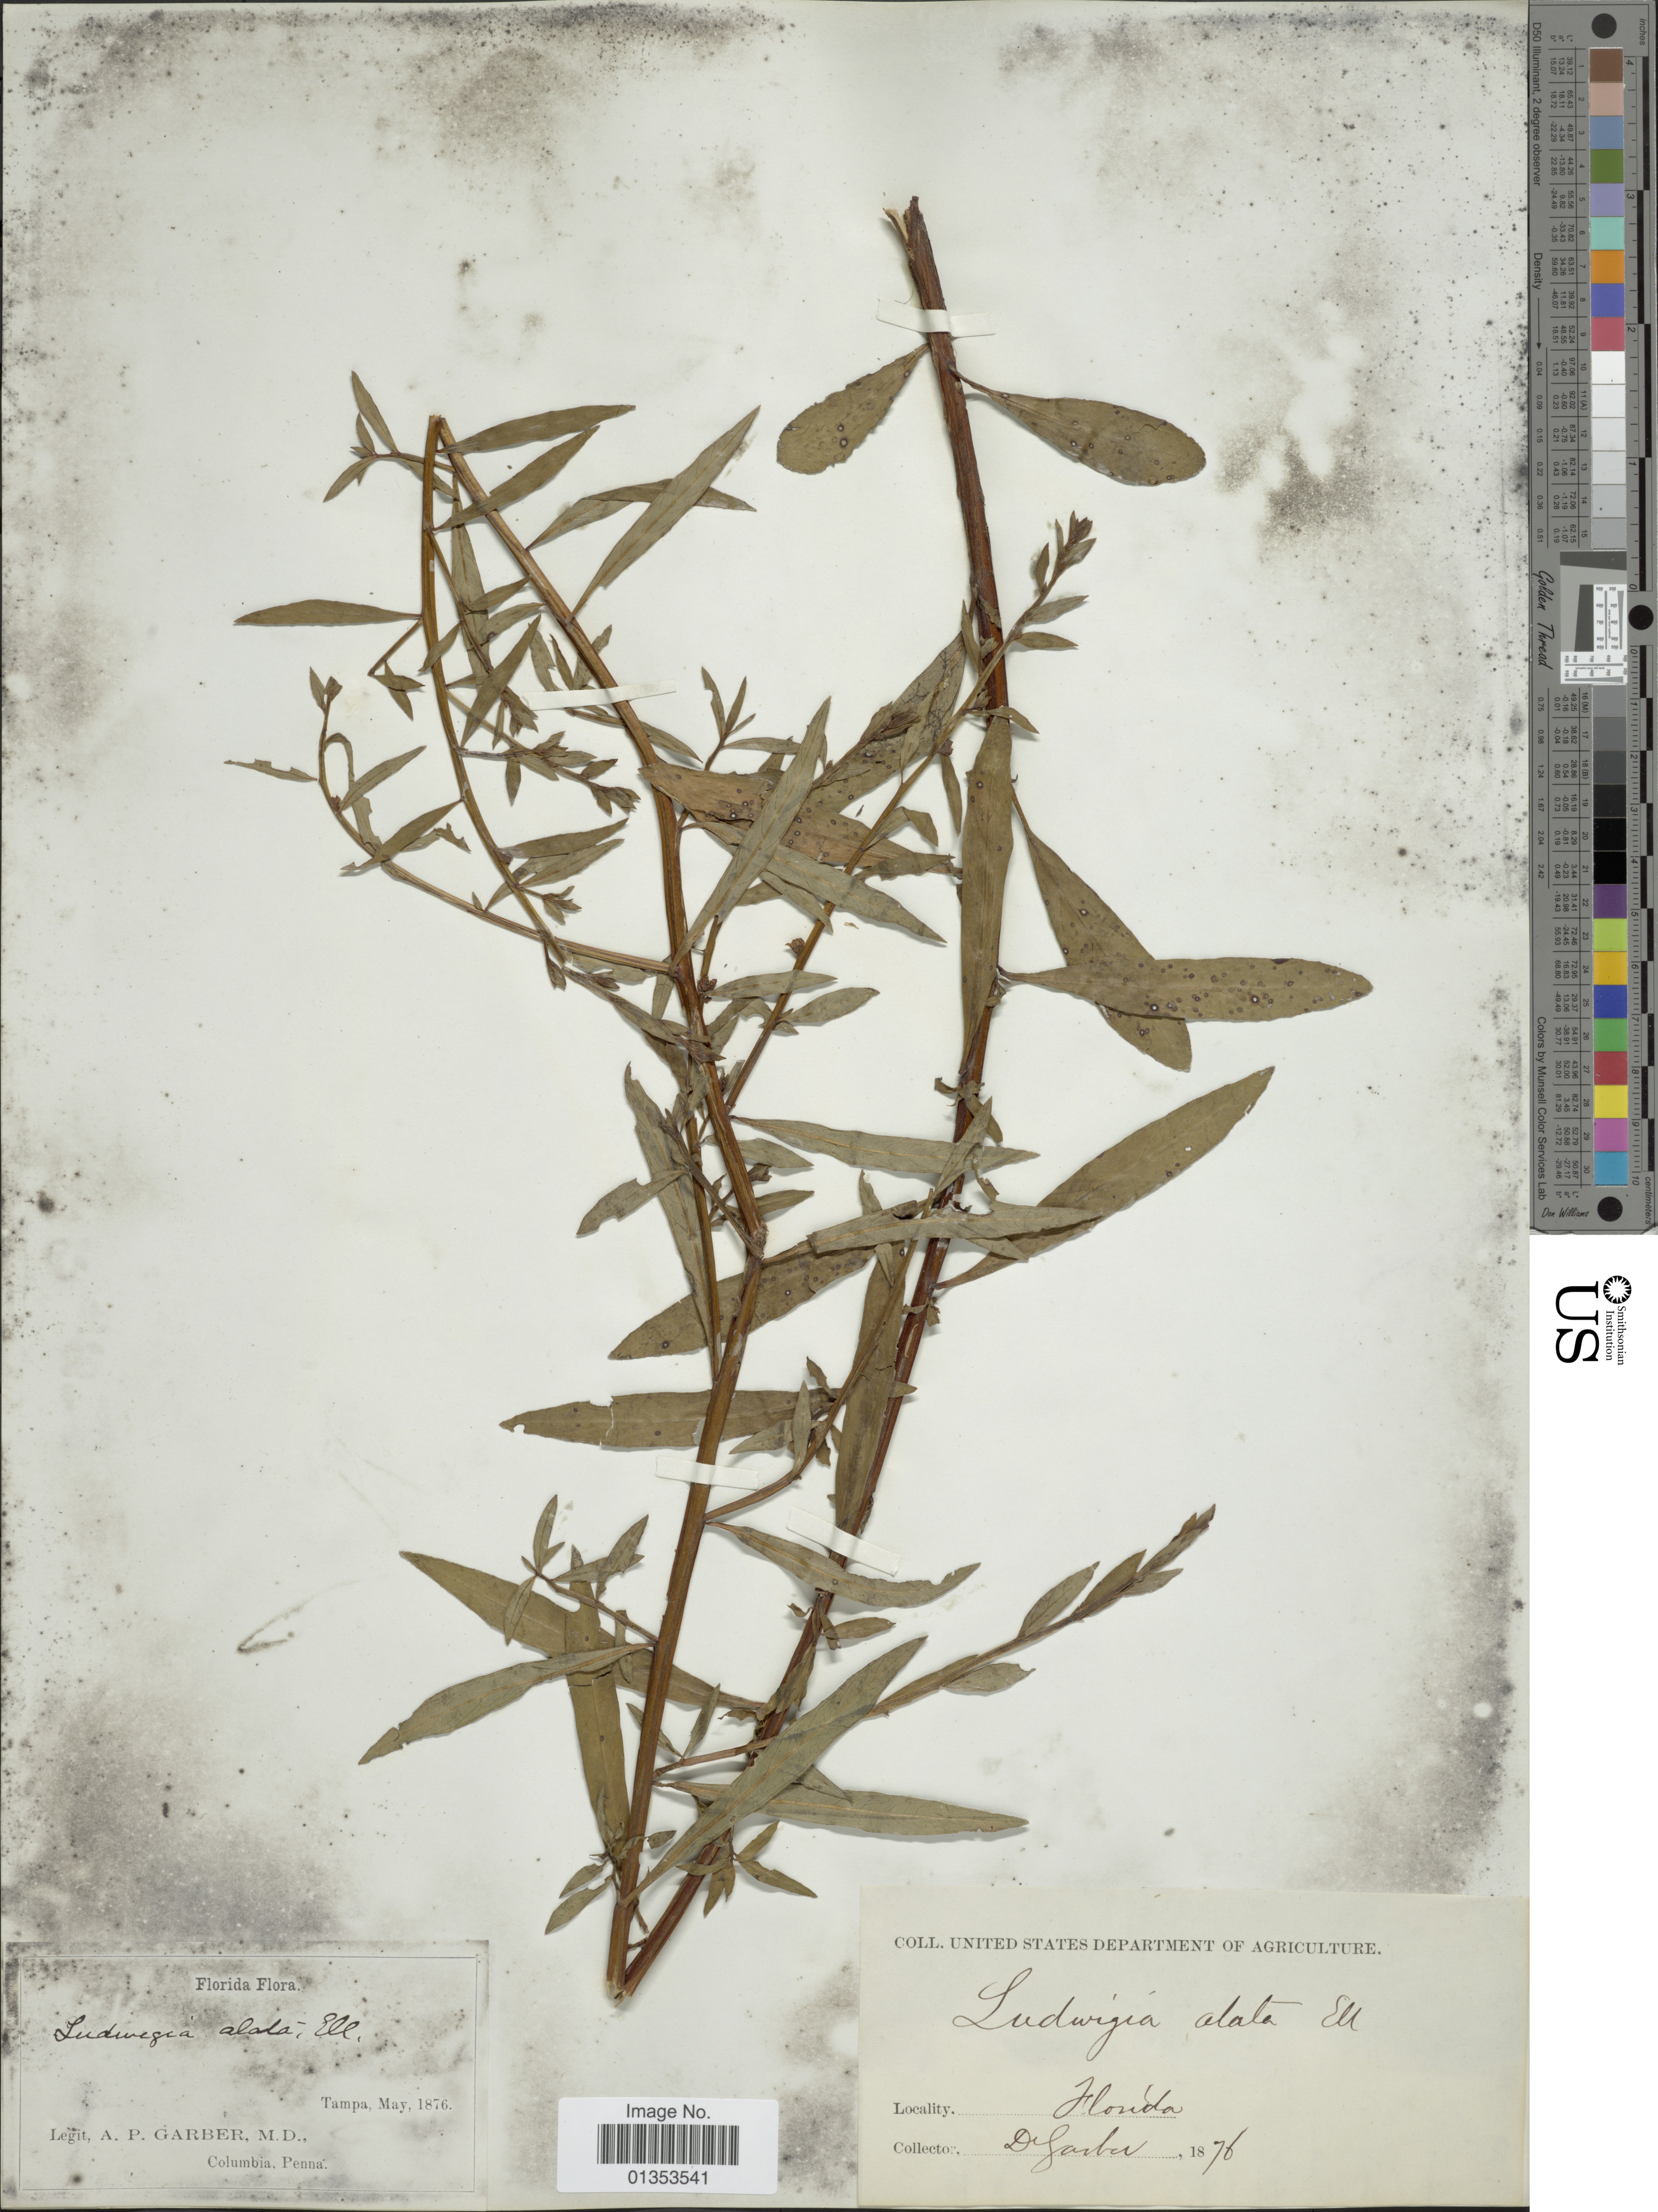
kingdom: Plantae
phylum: Tracheophyta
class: Magnoliopsida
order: Myrtales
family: Onagraceae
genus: Ludwigia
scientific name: Ludwigia alata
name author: Elliott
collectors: A. P. Garber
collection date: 1876-05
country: United States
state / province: Florida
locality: Tampa